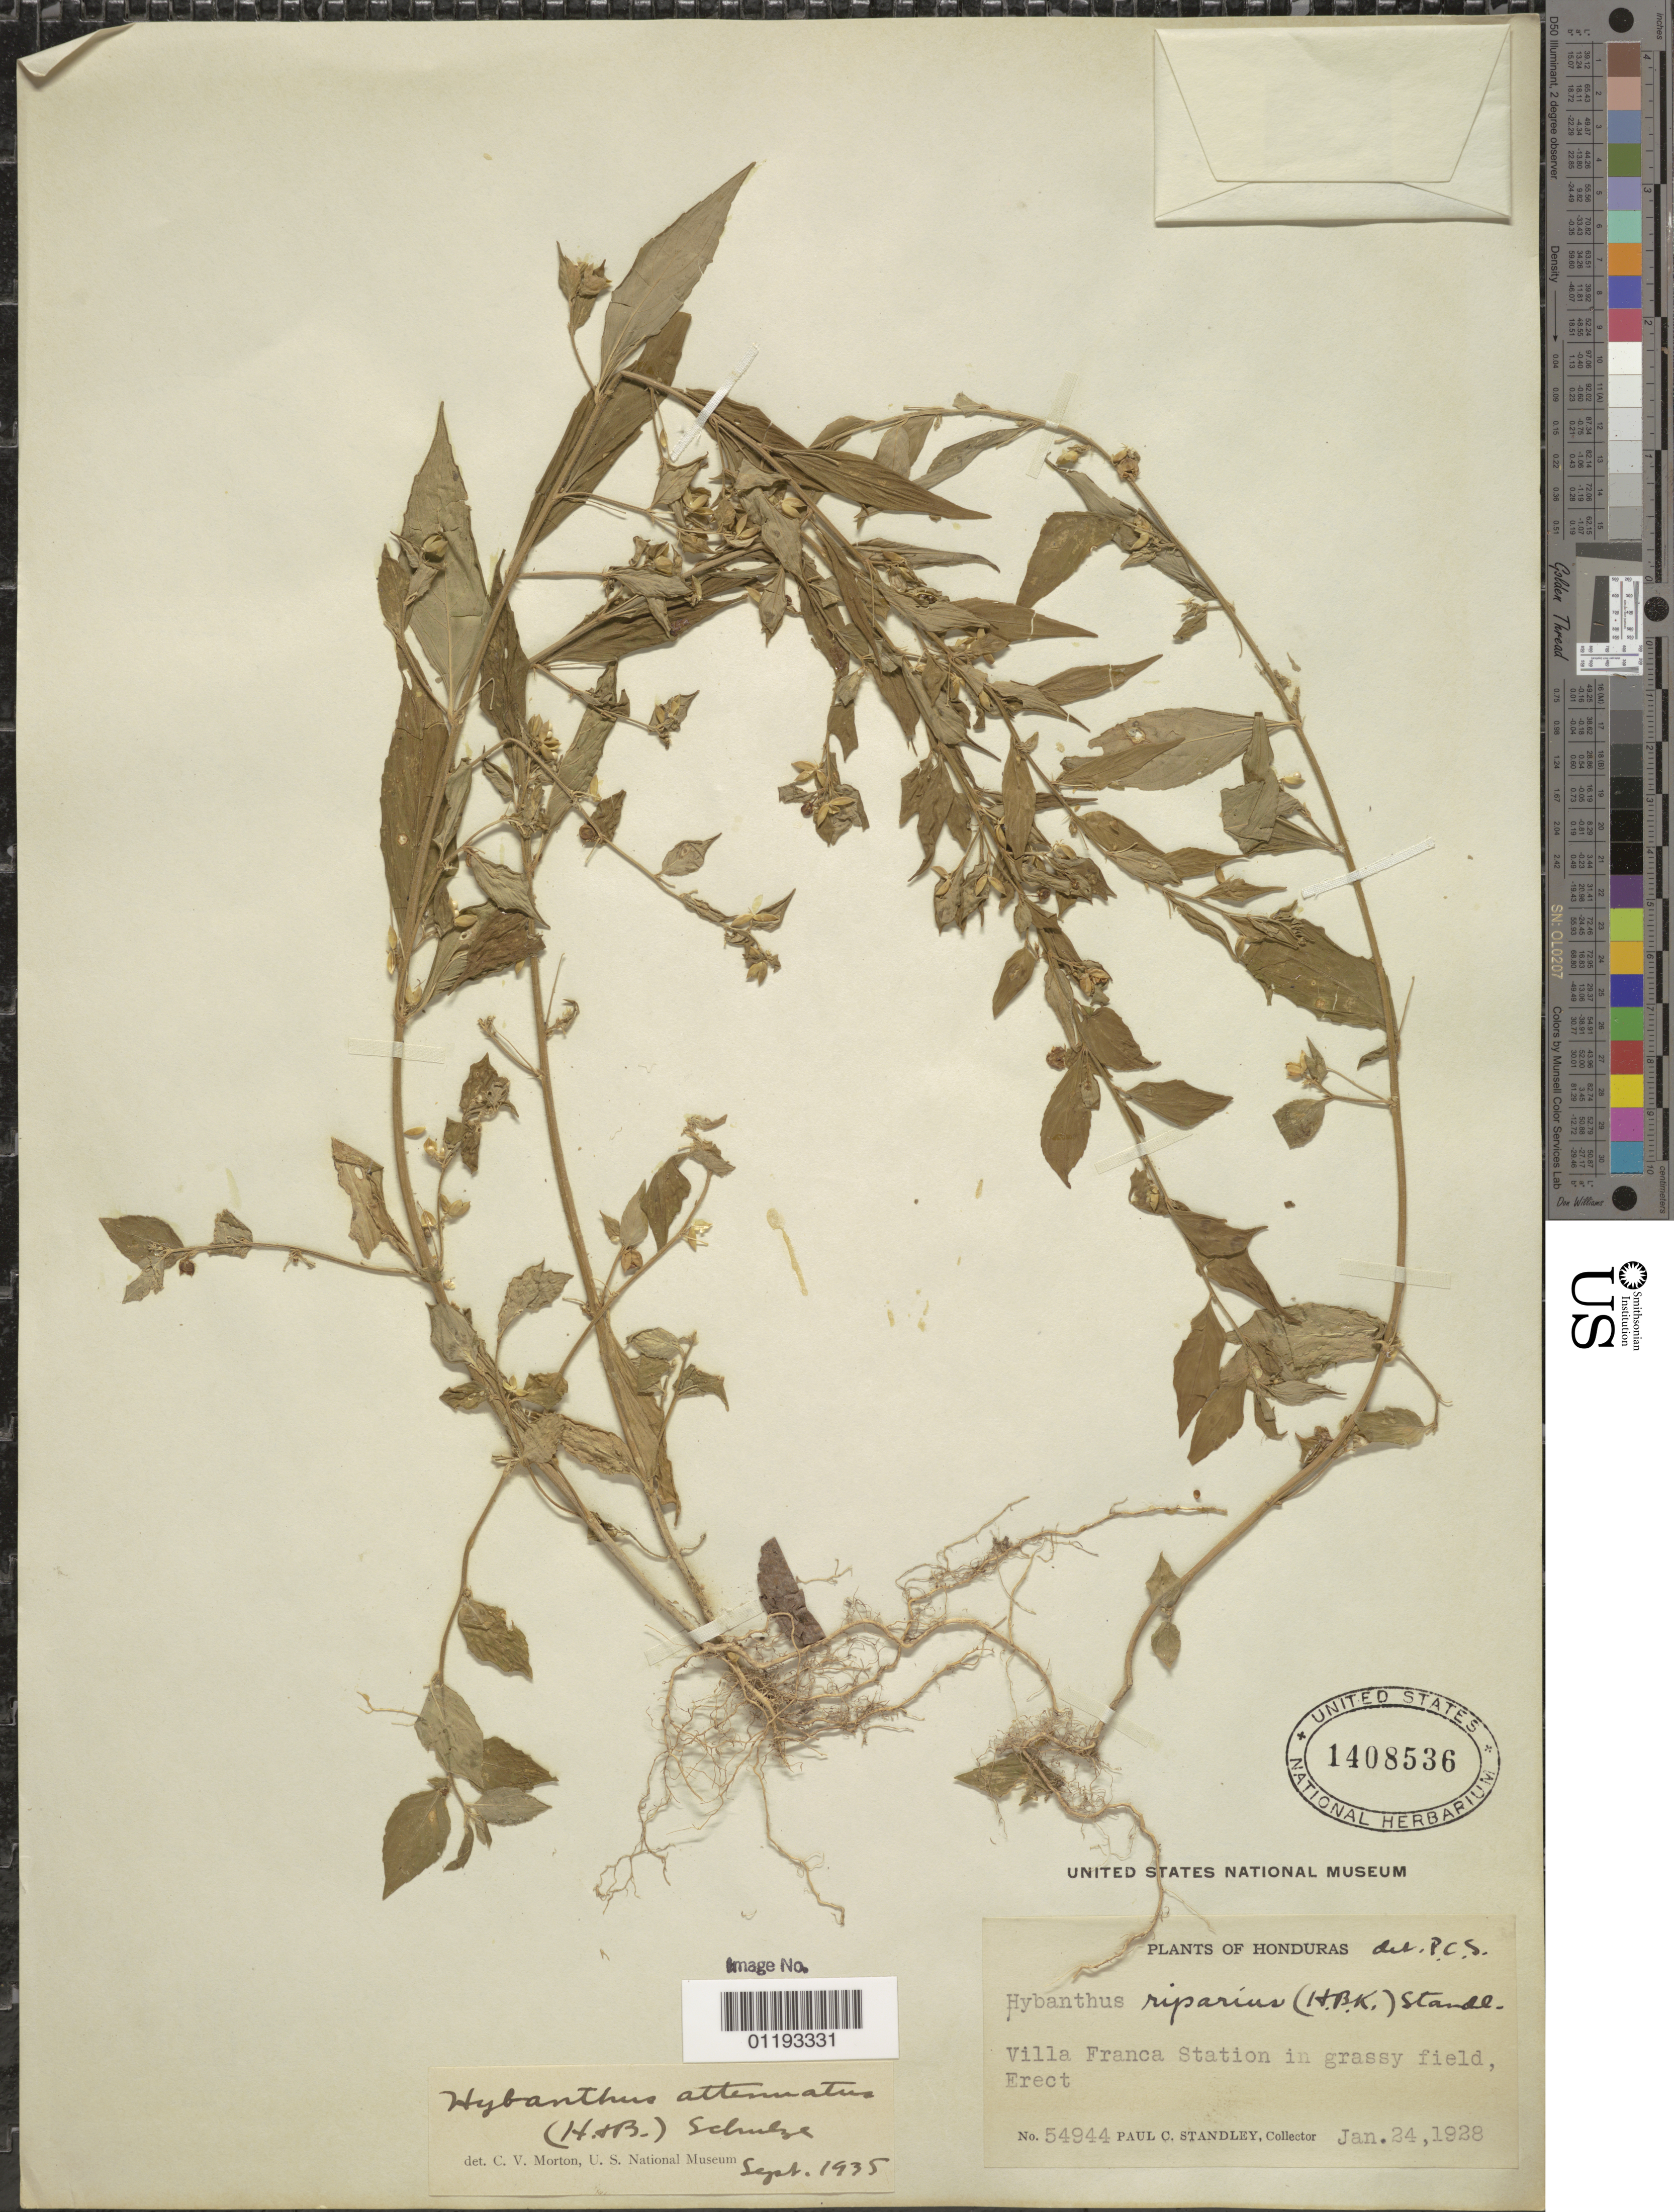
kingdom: Plantae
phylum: Tracheophyta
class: Magnoliopsida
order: Malpighiales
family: Violaceae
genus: Pombalia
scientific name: Pombalia attenuata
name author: (Humb. & Bonpl. ex Willd.) Paula-Souza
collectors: P. C. Standley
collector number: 54944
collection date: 1928-01-24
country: Honduras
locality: Villa Franca Station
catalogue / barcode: US 1408536